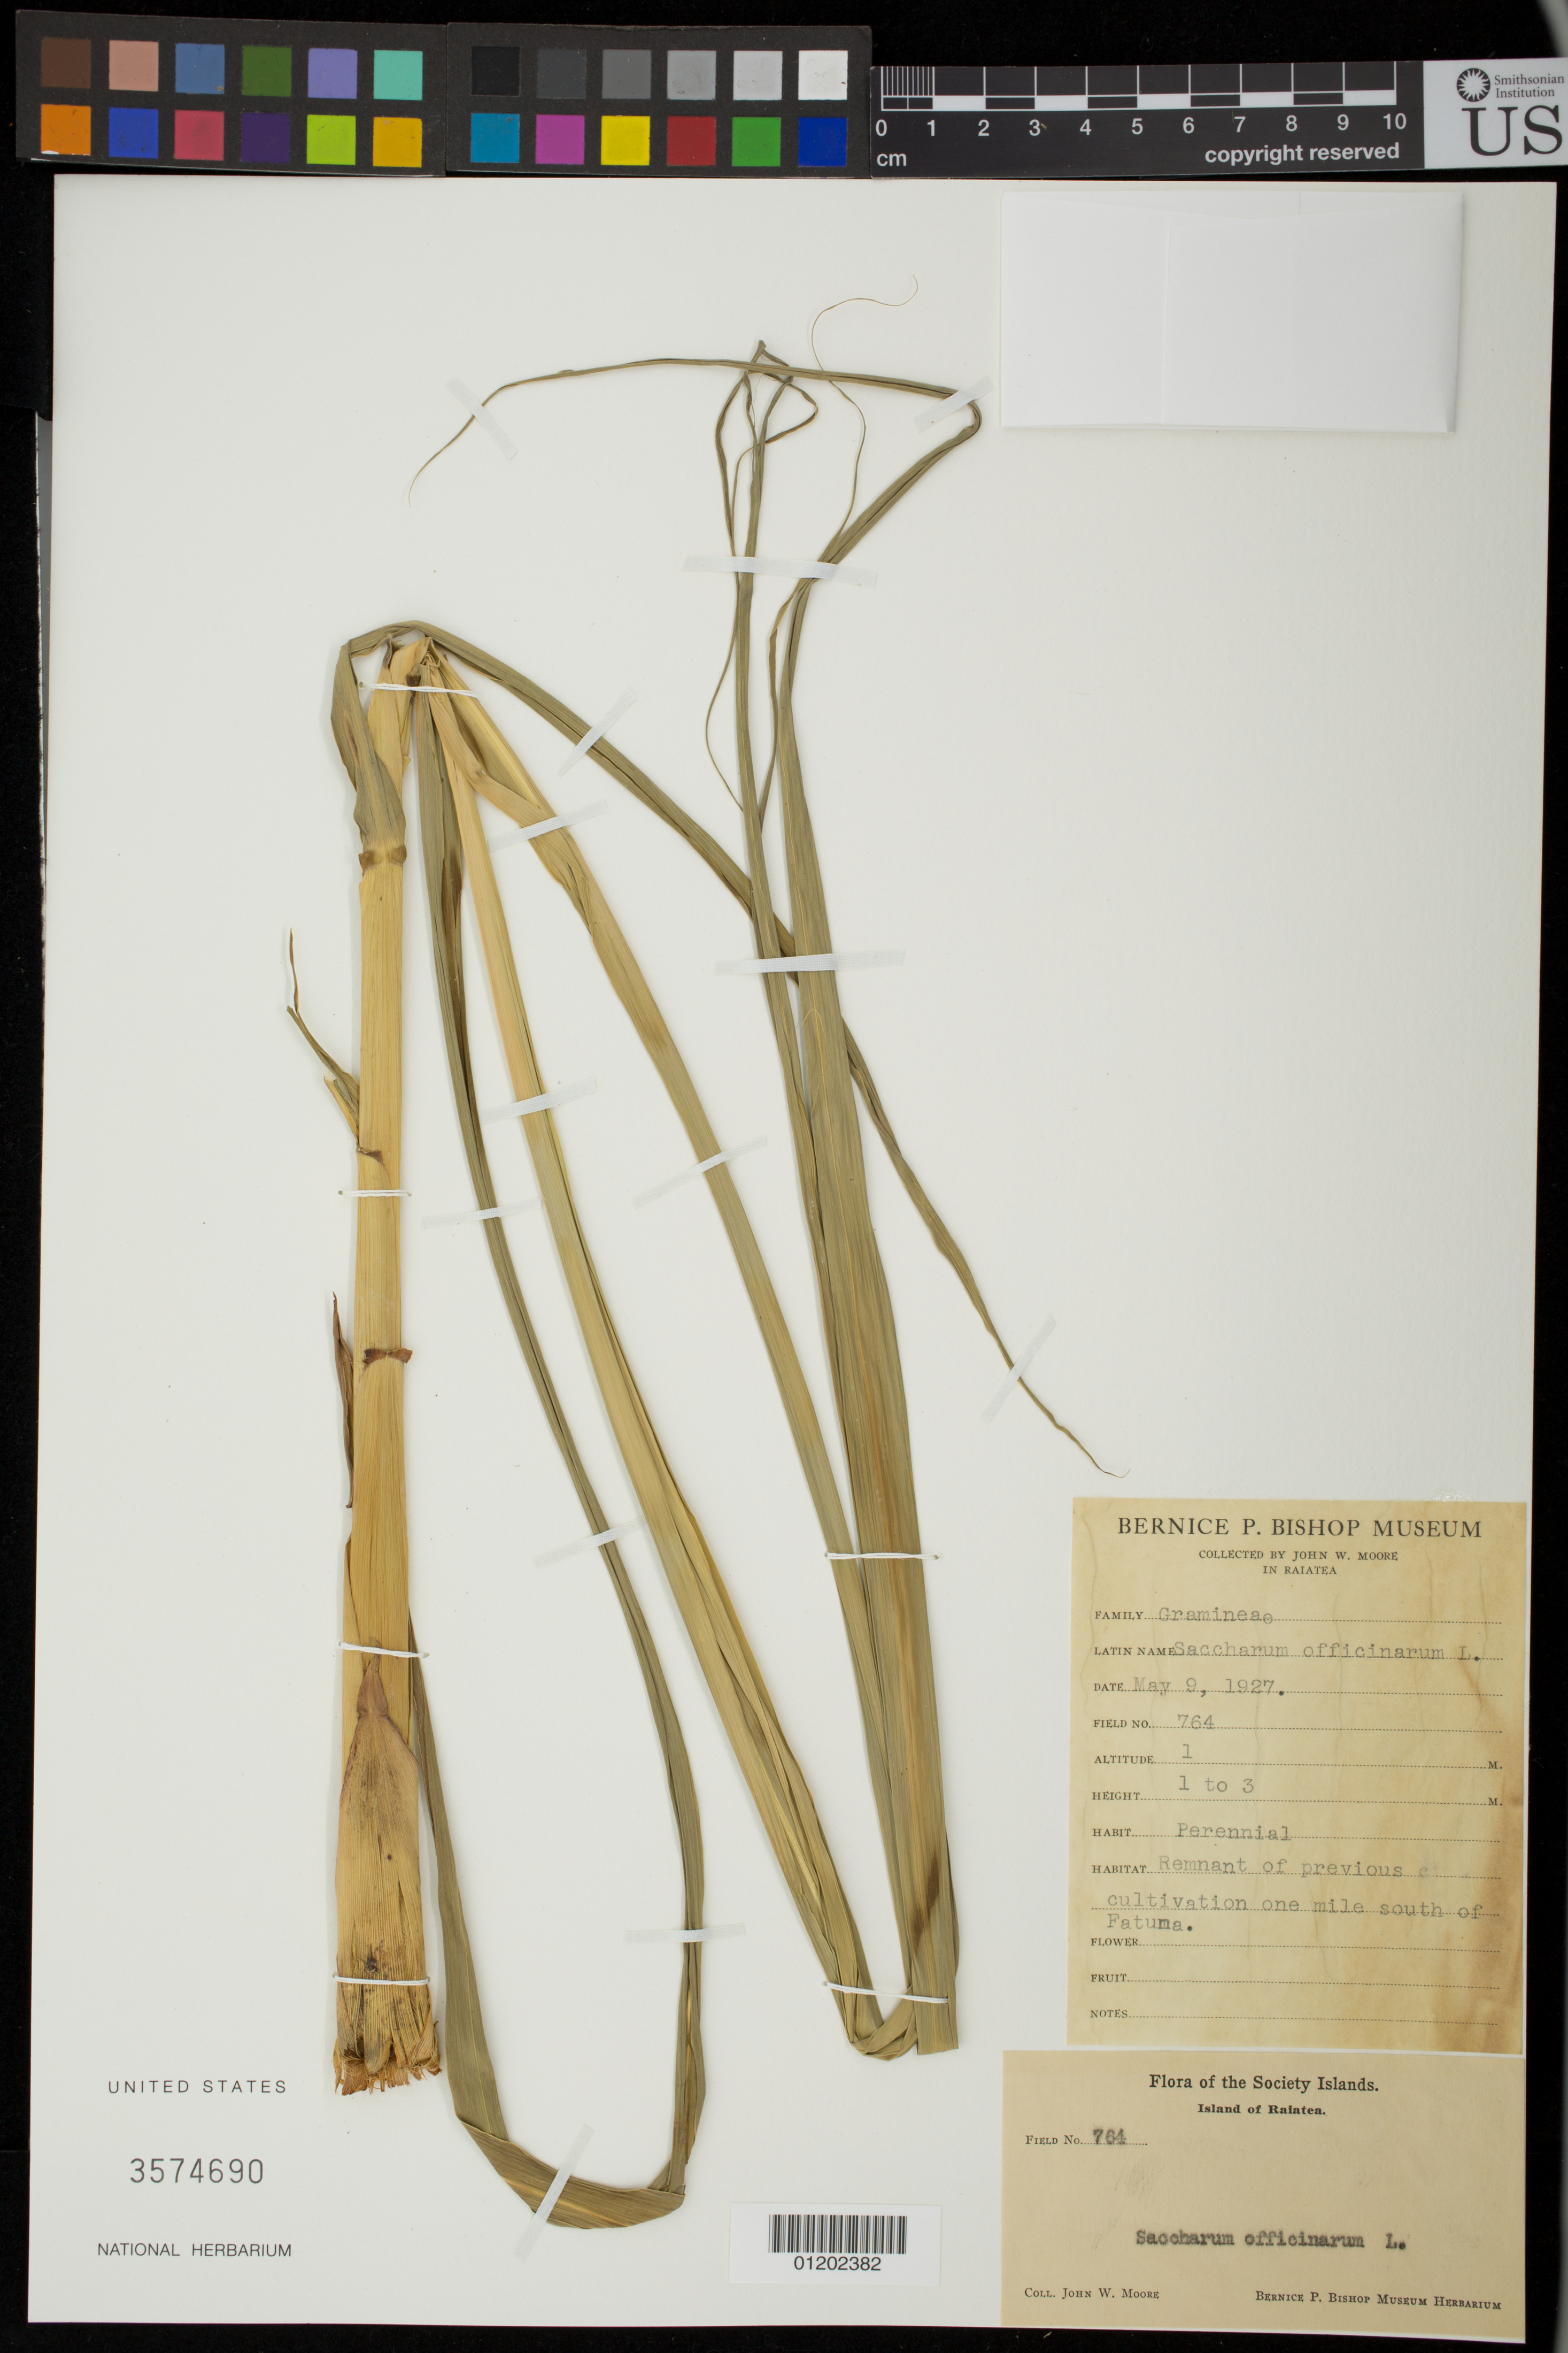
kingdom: Plantae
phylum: Tracheophyta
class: Liliopsida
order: Poales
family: Poaceae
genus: Saccharum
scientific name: Saccharum officinarum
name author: L.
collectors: J. Moore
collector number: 764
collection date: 1927-05-09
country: French Polynesia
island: Raiatea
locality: Remnant of cultivation one mile south of Fatuma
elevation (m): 1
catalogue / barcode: US 3574690